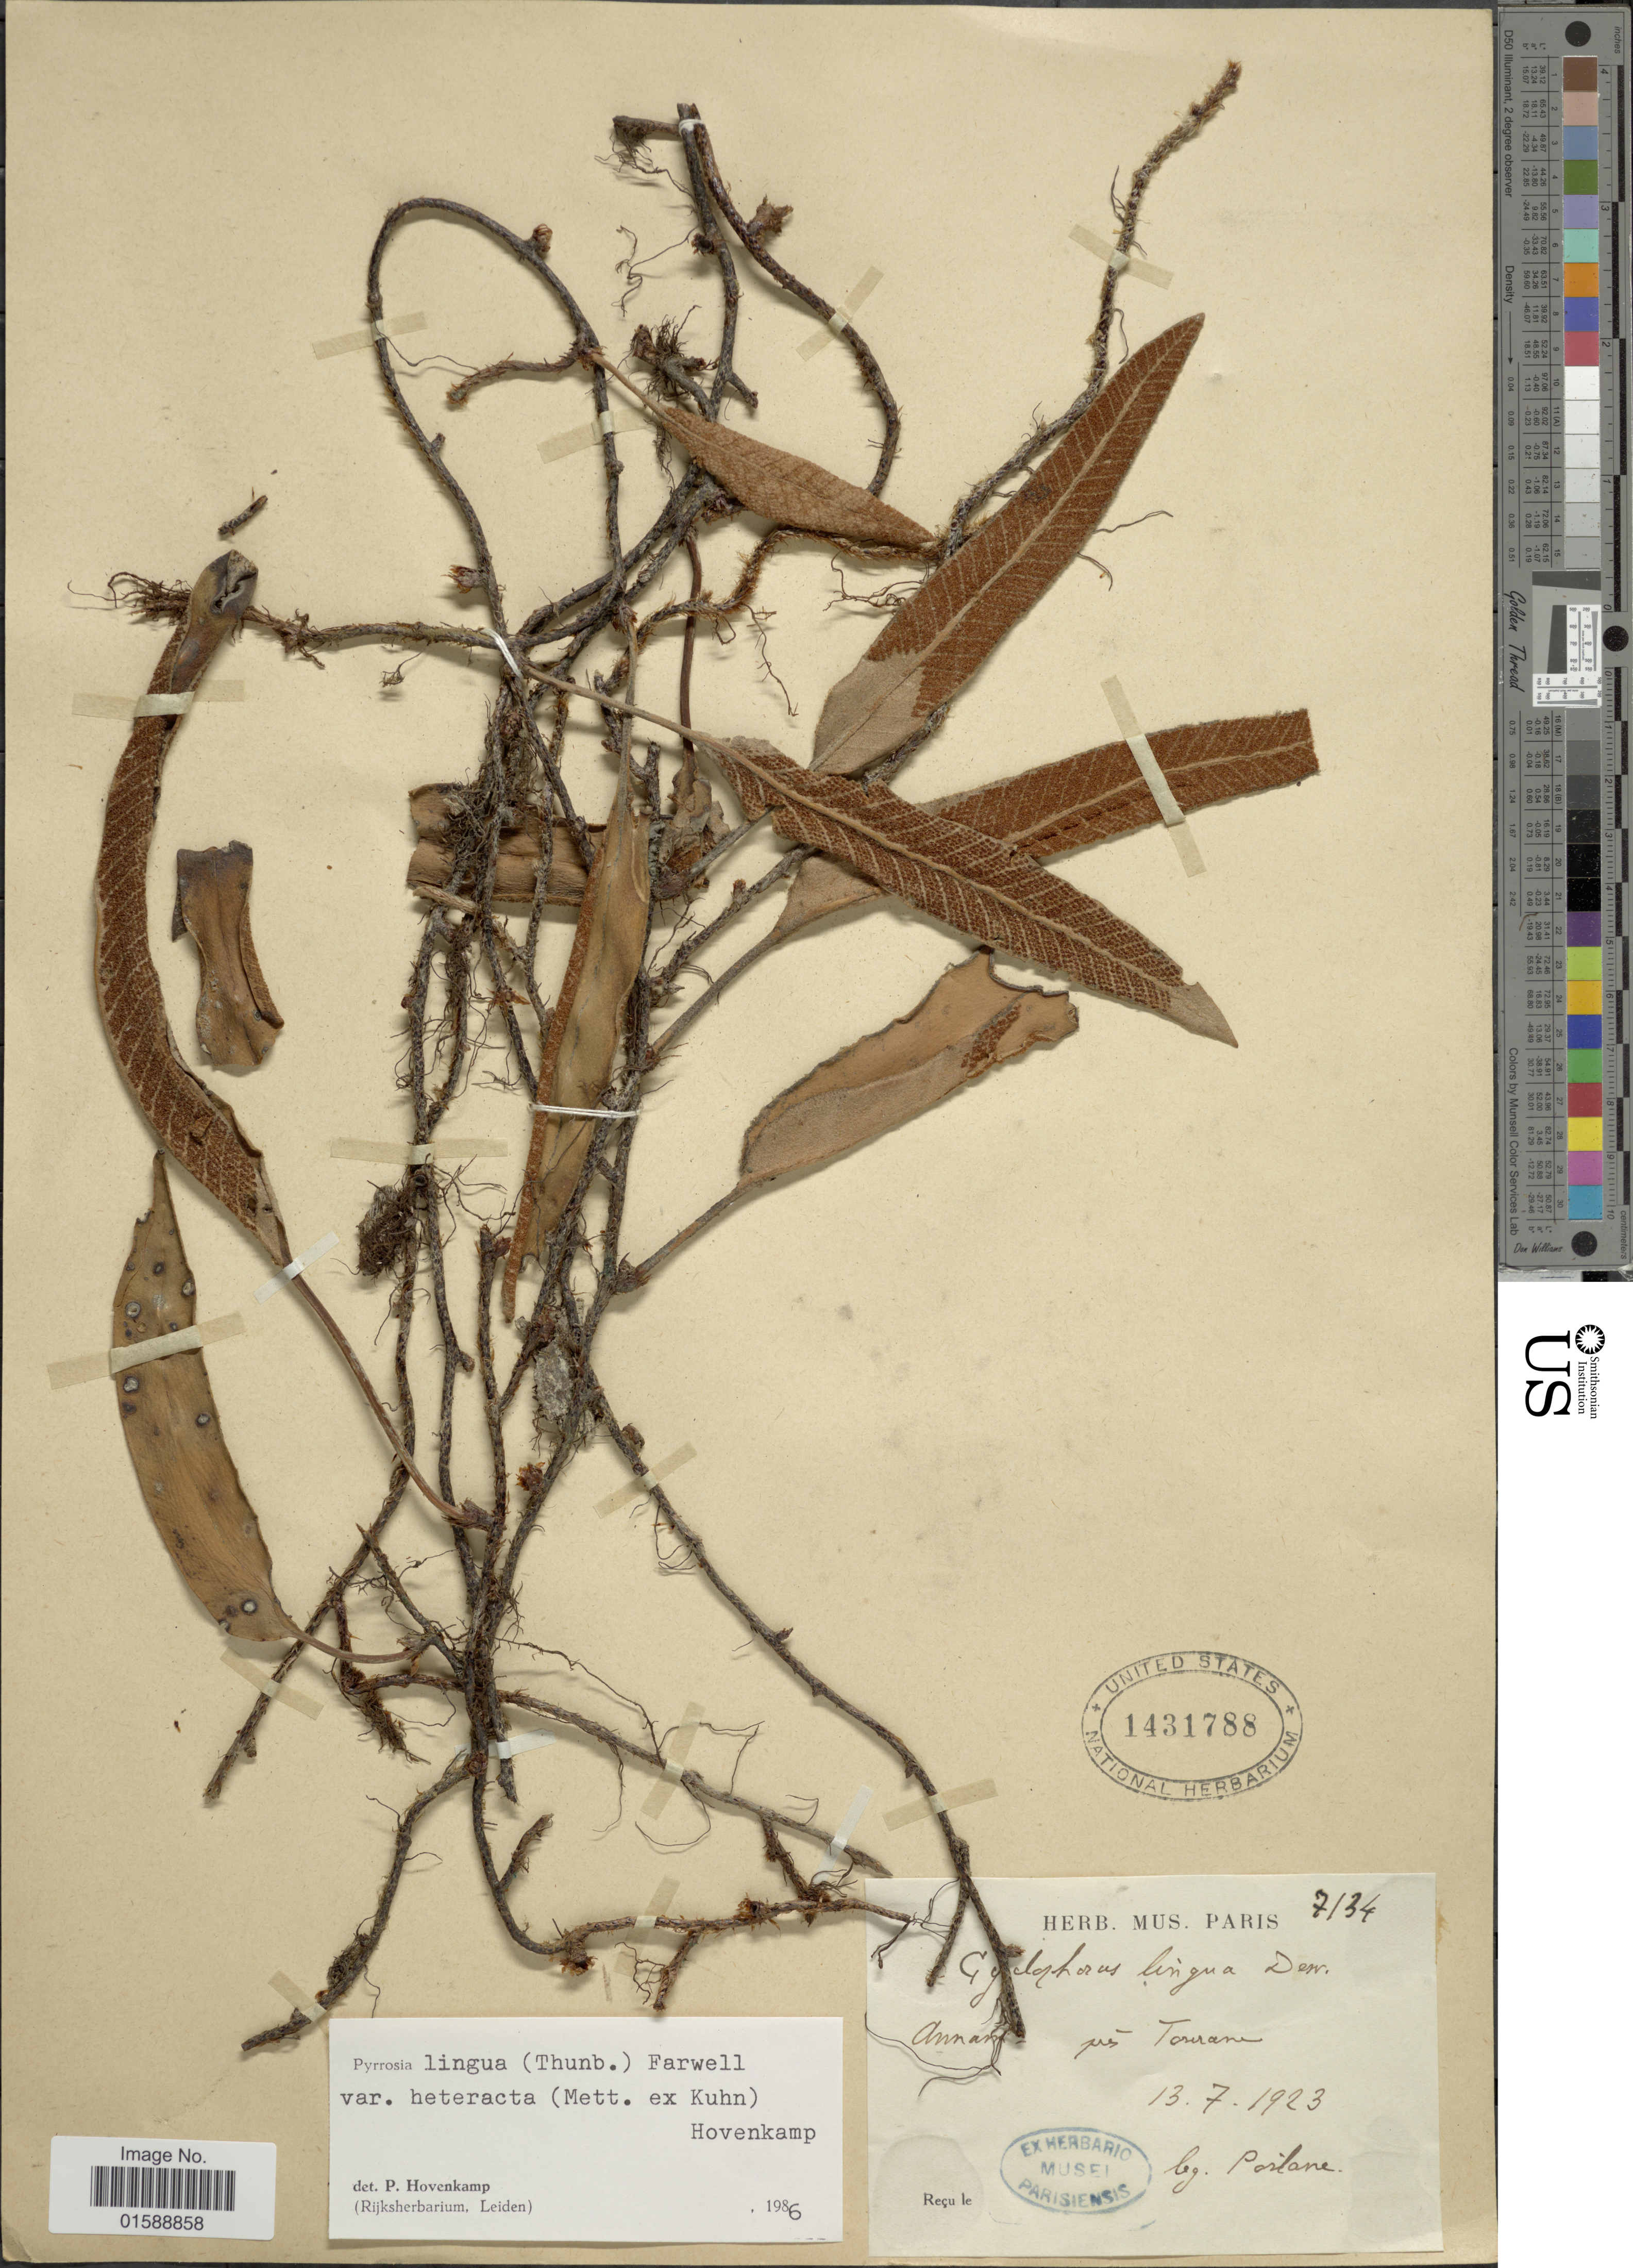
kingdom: Plantae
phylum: Tracheophyta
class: Polypodiopsida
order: Polypodiales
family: Polypodiaceae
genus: Pyrrosia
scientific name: Pyrrosia heteractis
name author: (Mett. ex Kuhn) Ching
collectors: -. Poilane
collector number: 7134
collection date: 1923-07-13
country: Vietnam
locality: Annam prés Tourane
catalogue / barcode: US 1431788